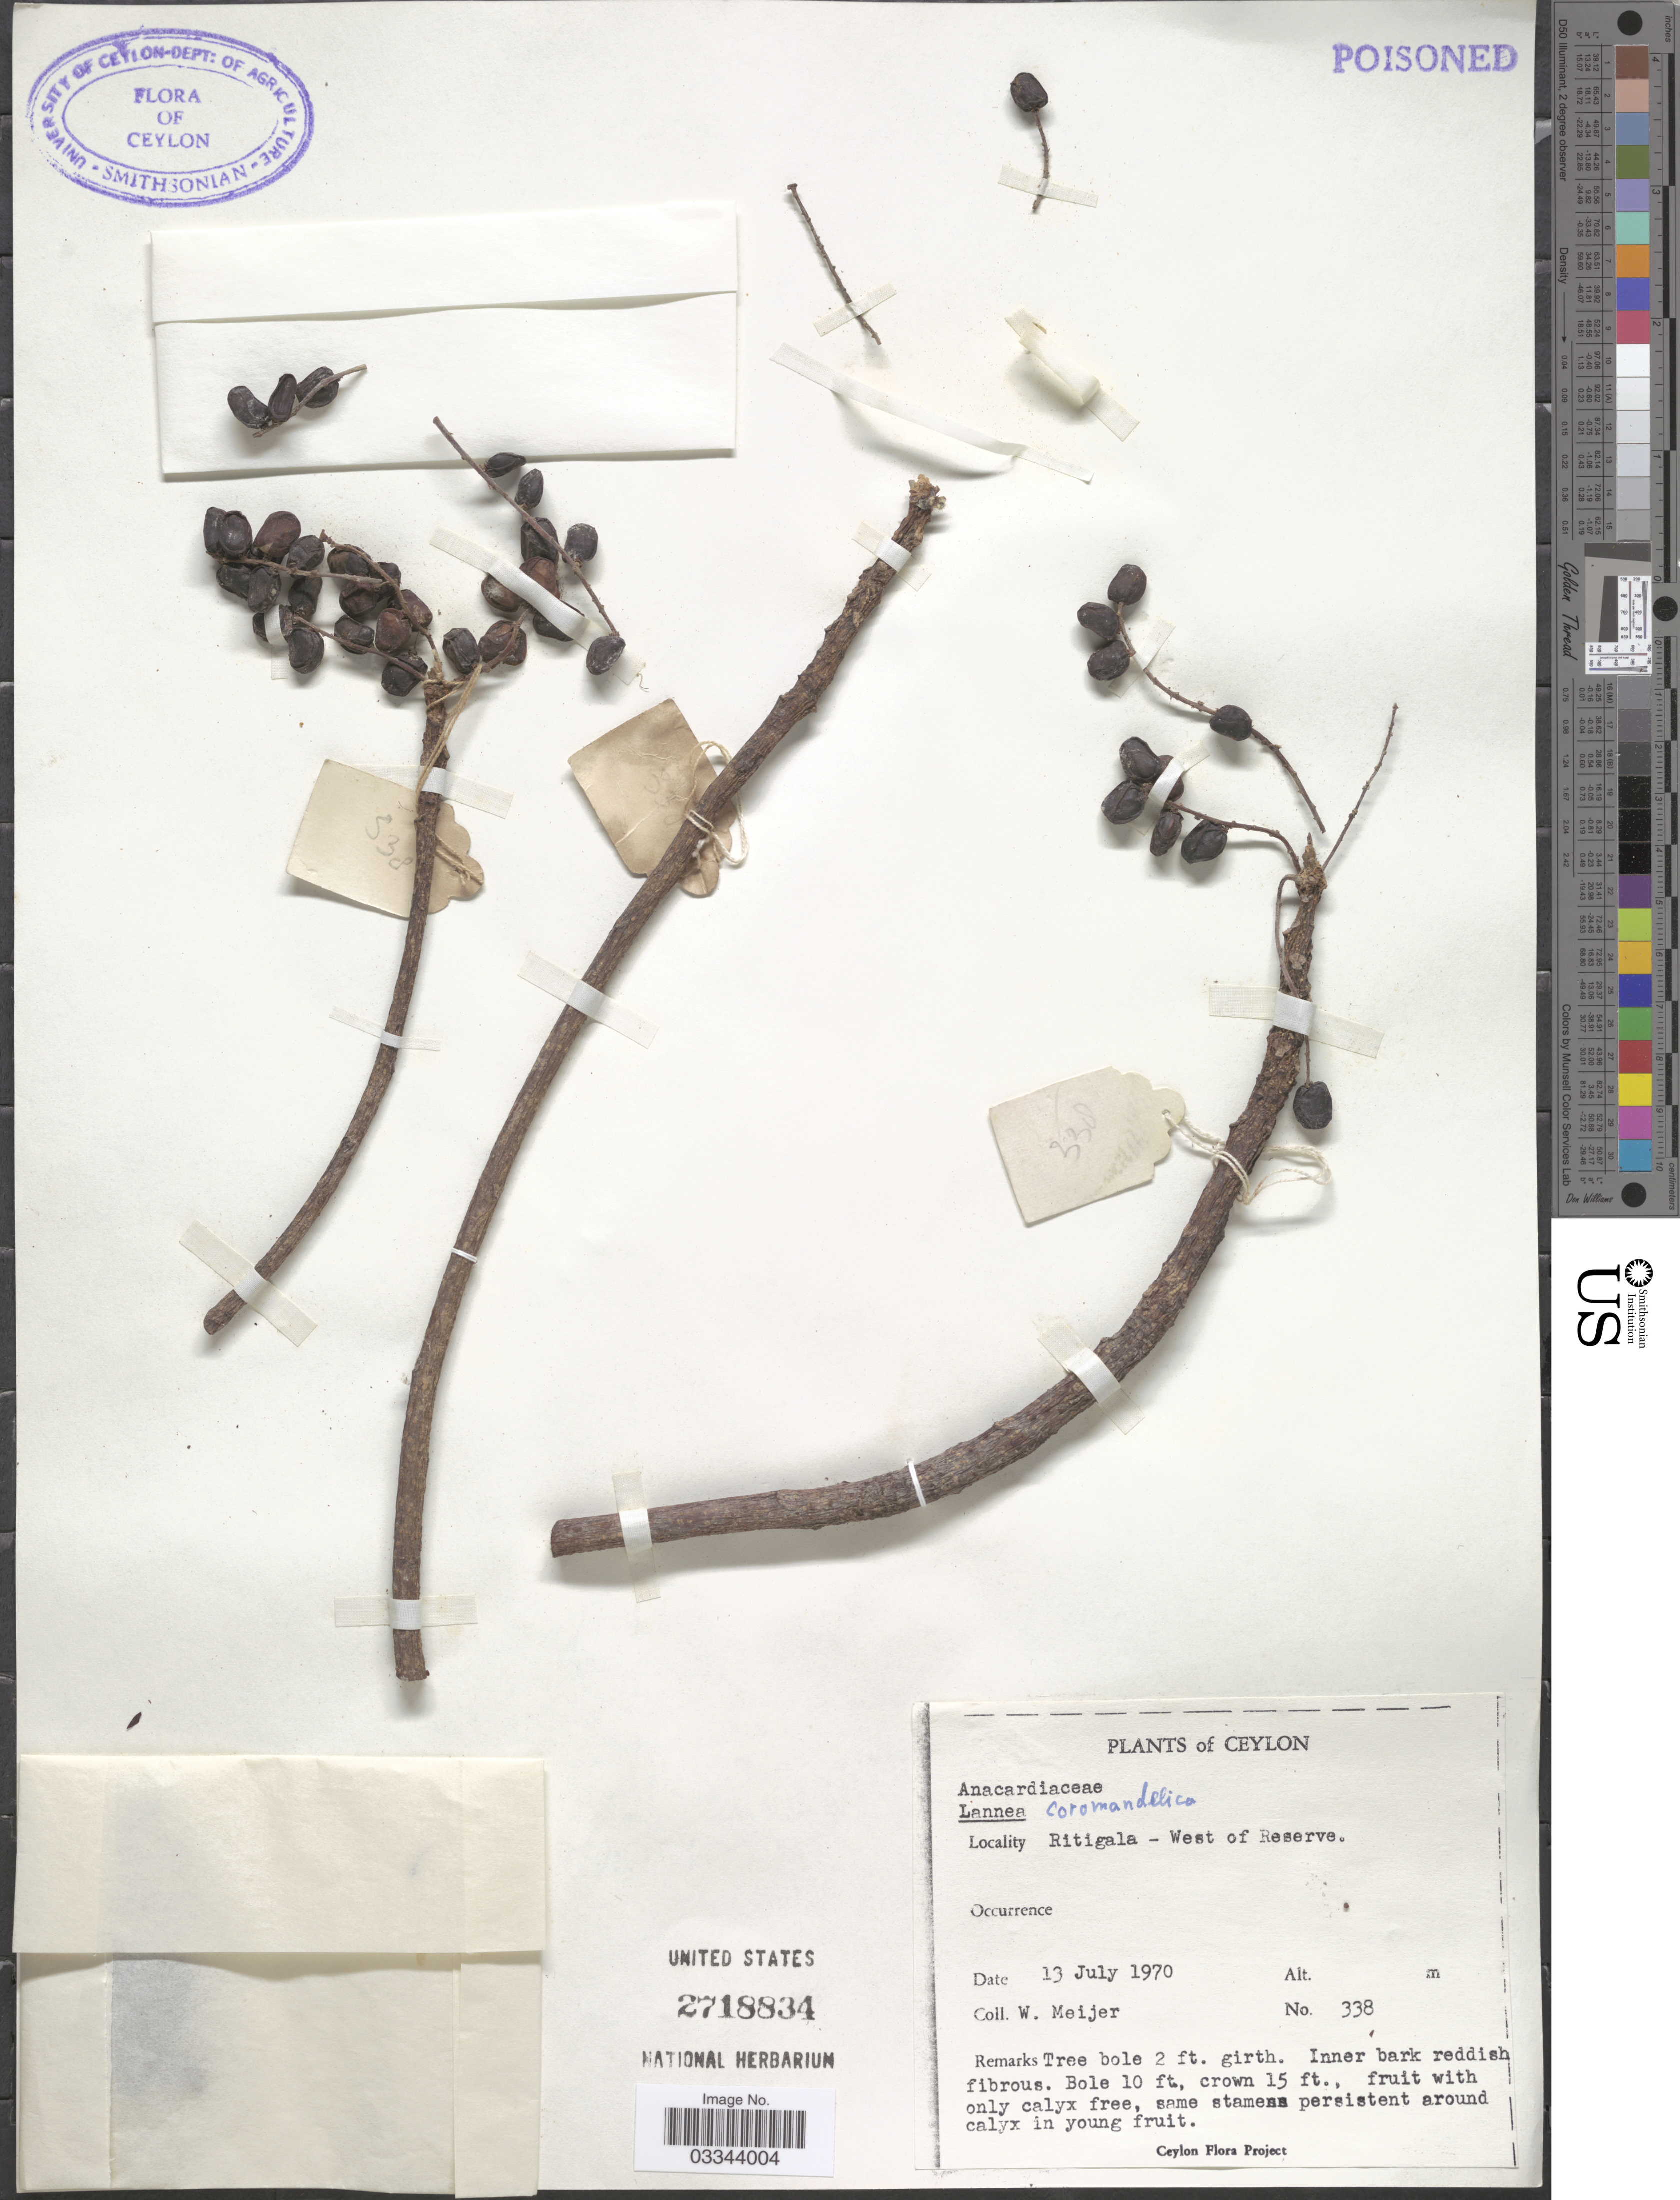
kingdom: Plantae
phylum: Tracheophyta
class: Magnoliopsida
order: Sapindales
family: Anacardiaceae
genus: Lannea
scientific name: Lannea coromandelica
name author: (Houtt.) Merr.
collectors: W. Meijer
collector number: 338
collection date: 1970-07-13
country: Sri Lanka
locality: Ritigala - West of Reserve.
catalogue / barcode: US 2718834